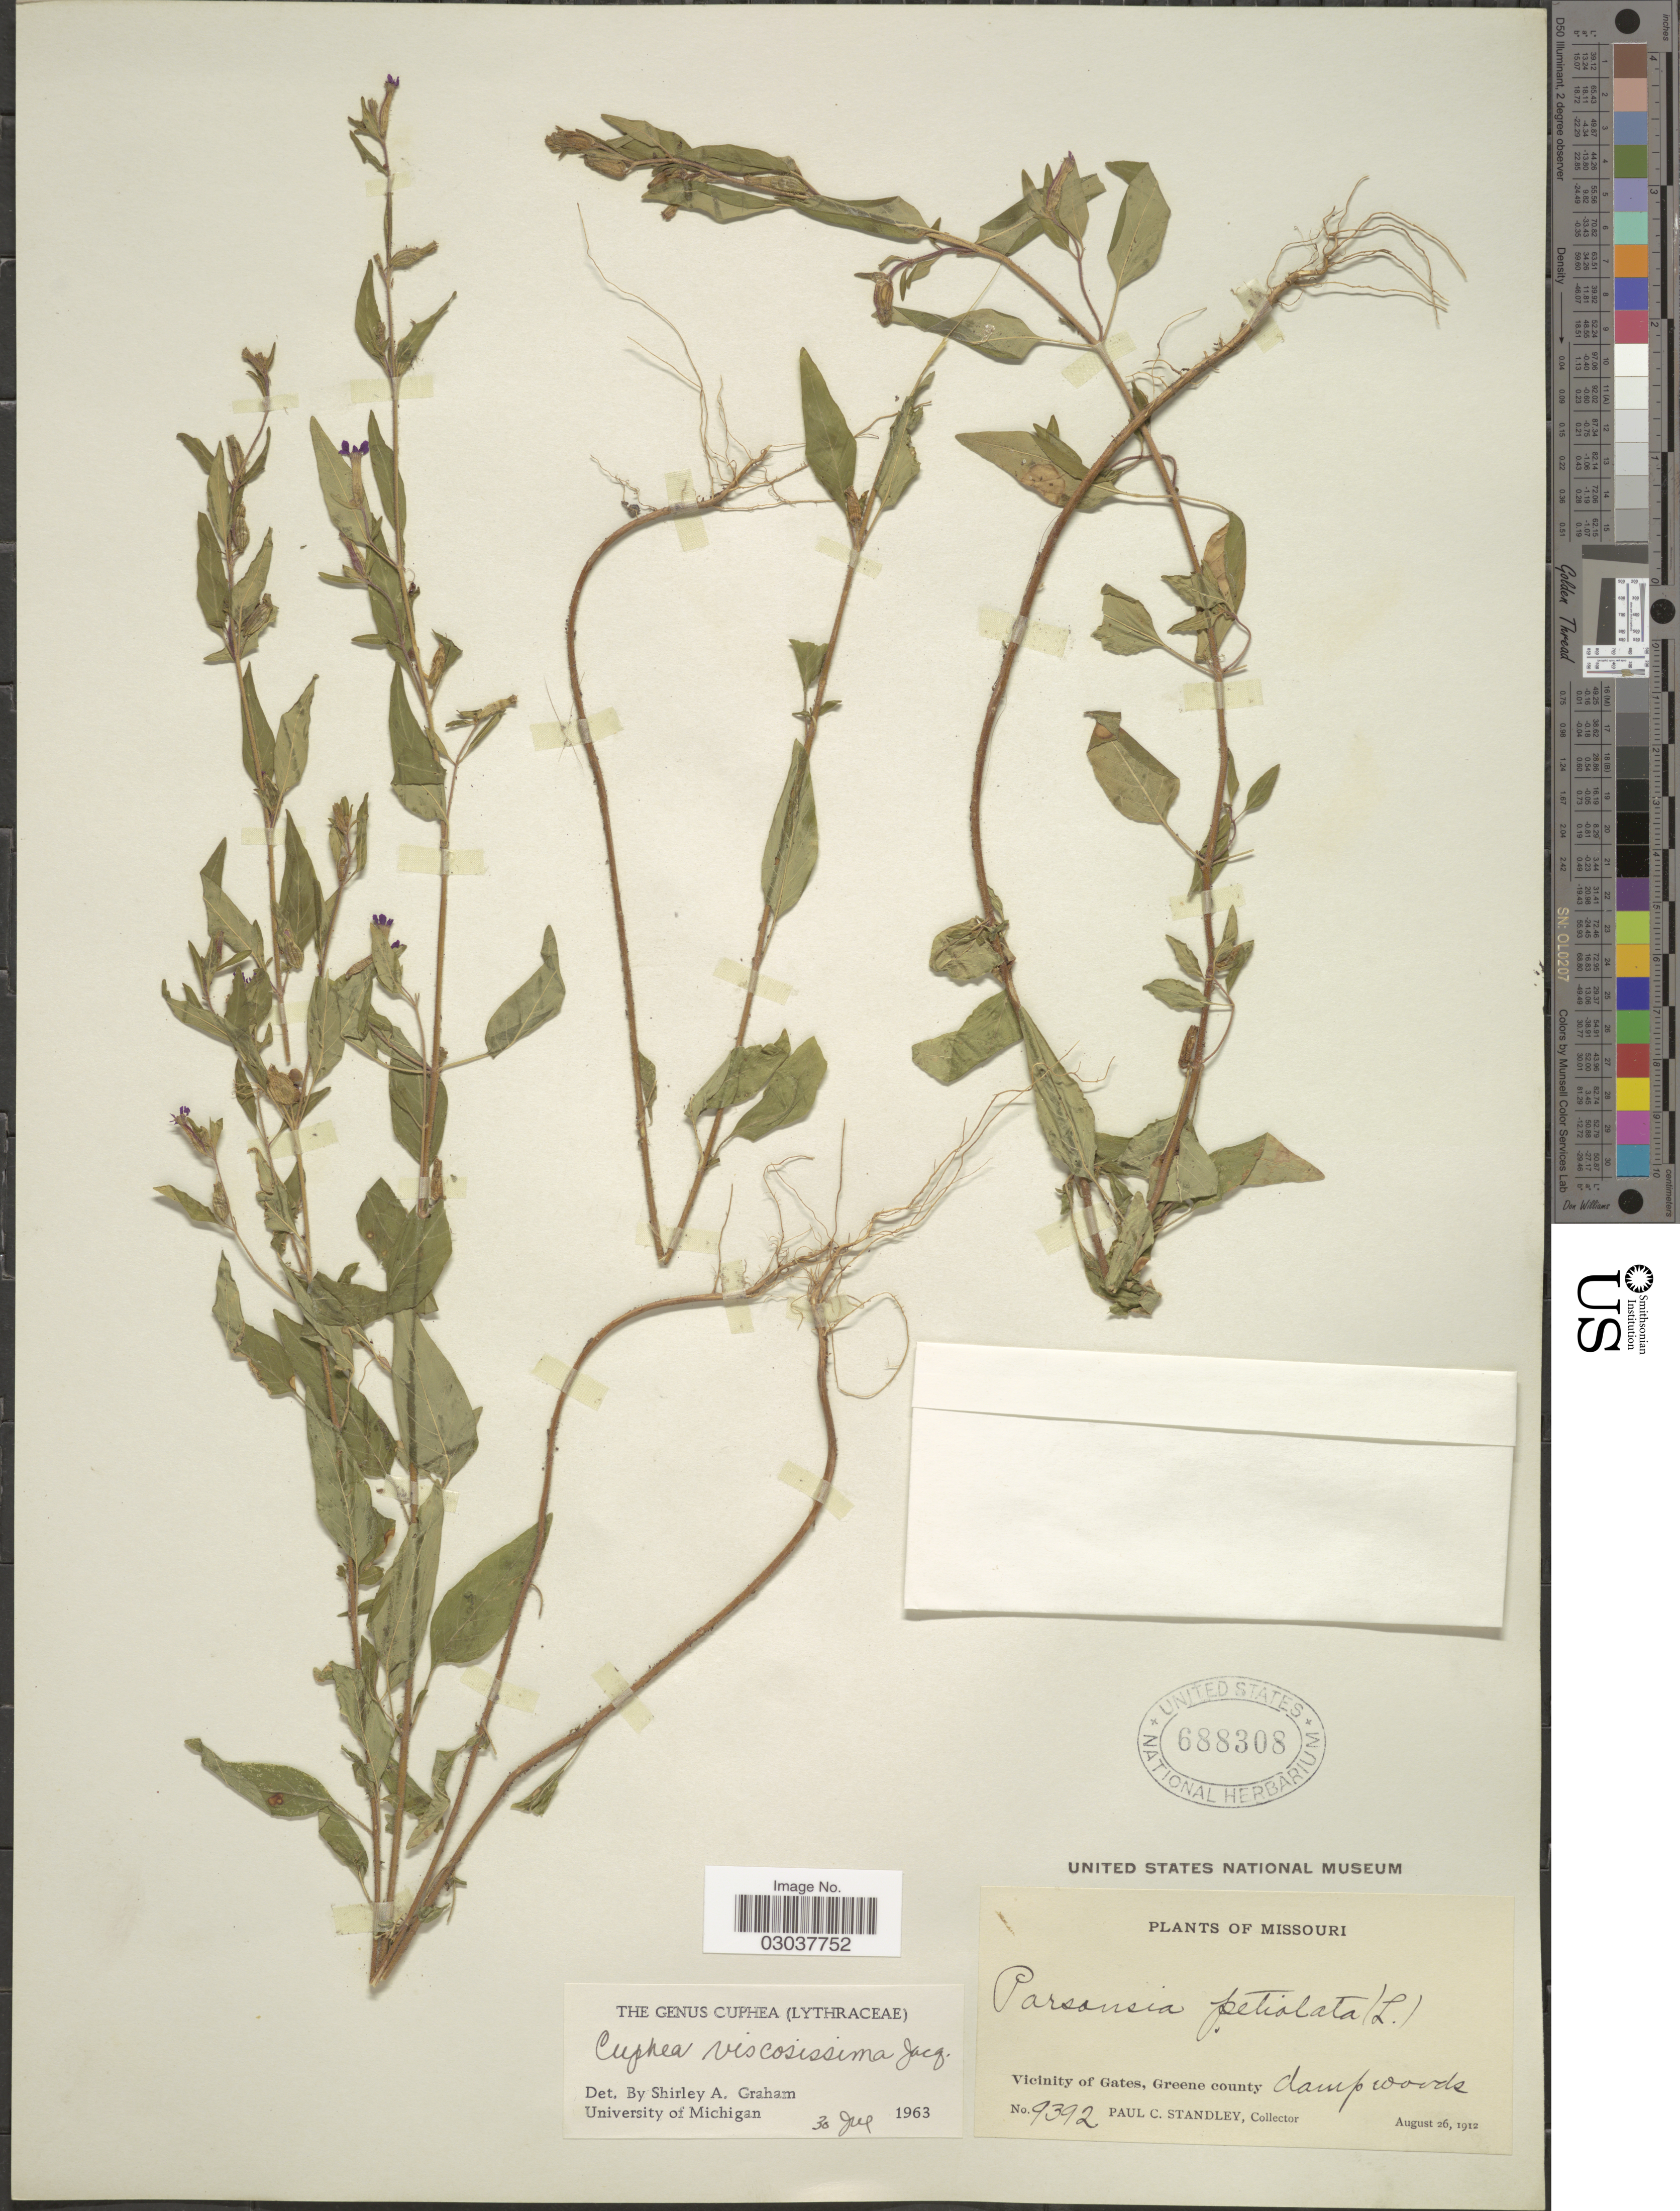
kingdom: Plantae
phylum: Tracheophyta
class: Magnoliopsida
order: Myrtales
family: Lythraceae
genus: Cuphea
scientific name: Cuphea viscosissima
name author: Jacq.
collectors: P. C. Standley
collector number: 9392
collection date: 1912-08-26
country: United States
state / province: Missouri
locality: Vicinity of Gates, Greene county, damp woods.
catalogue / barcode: US 688308